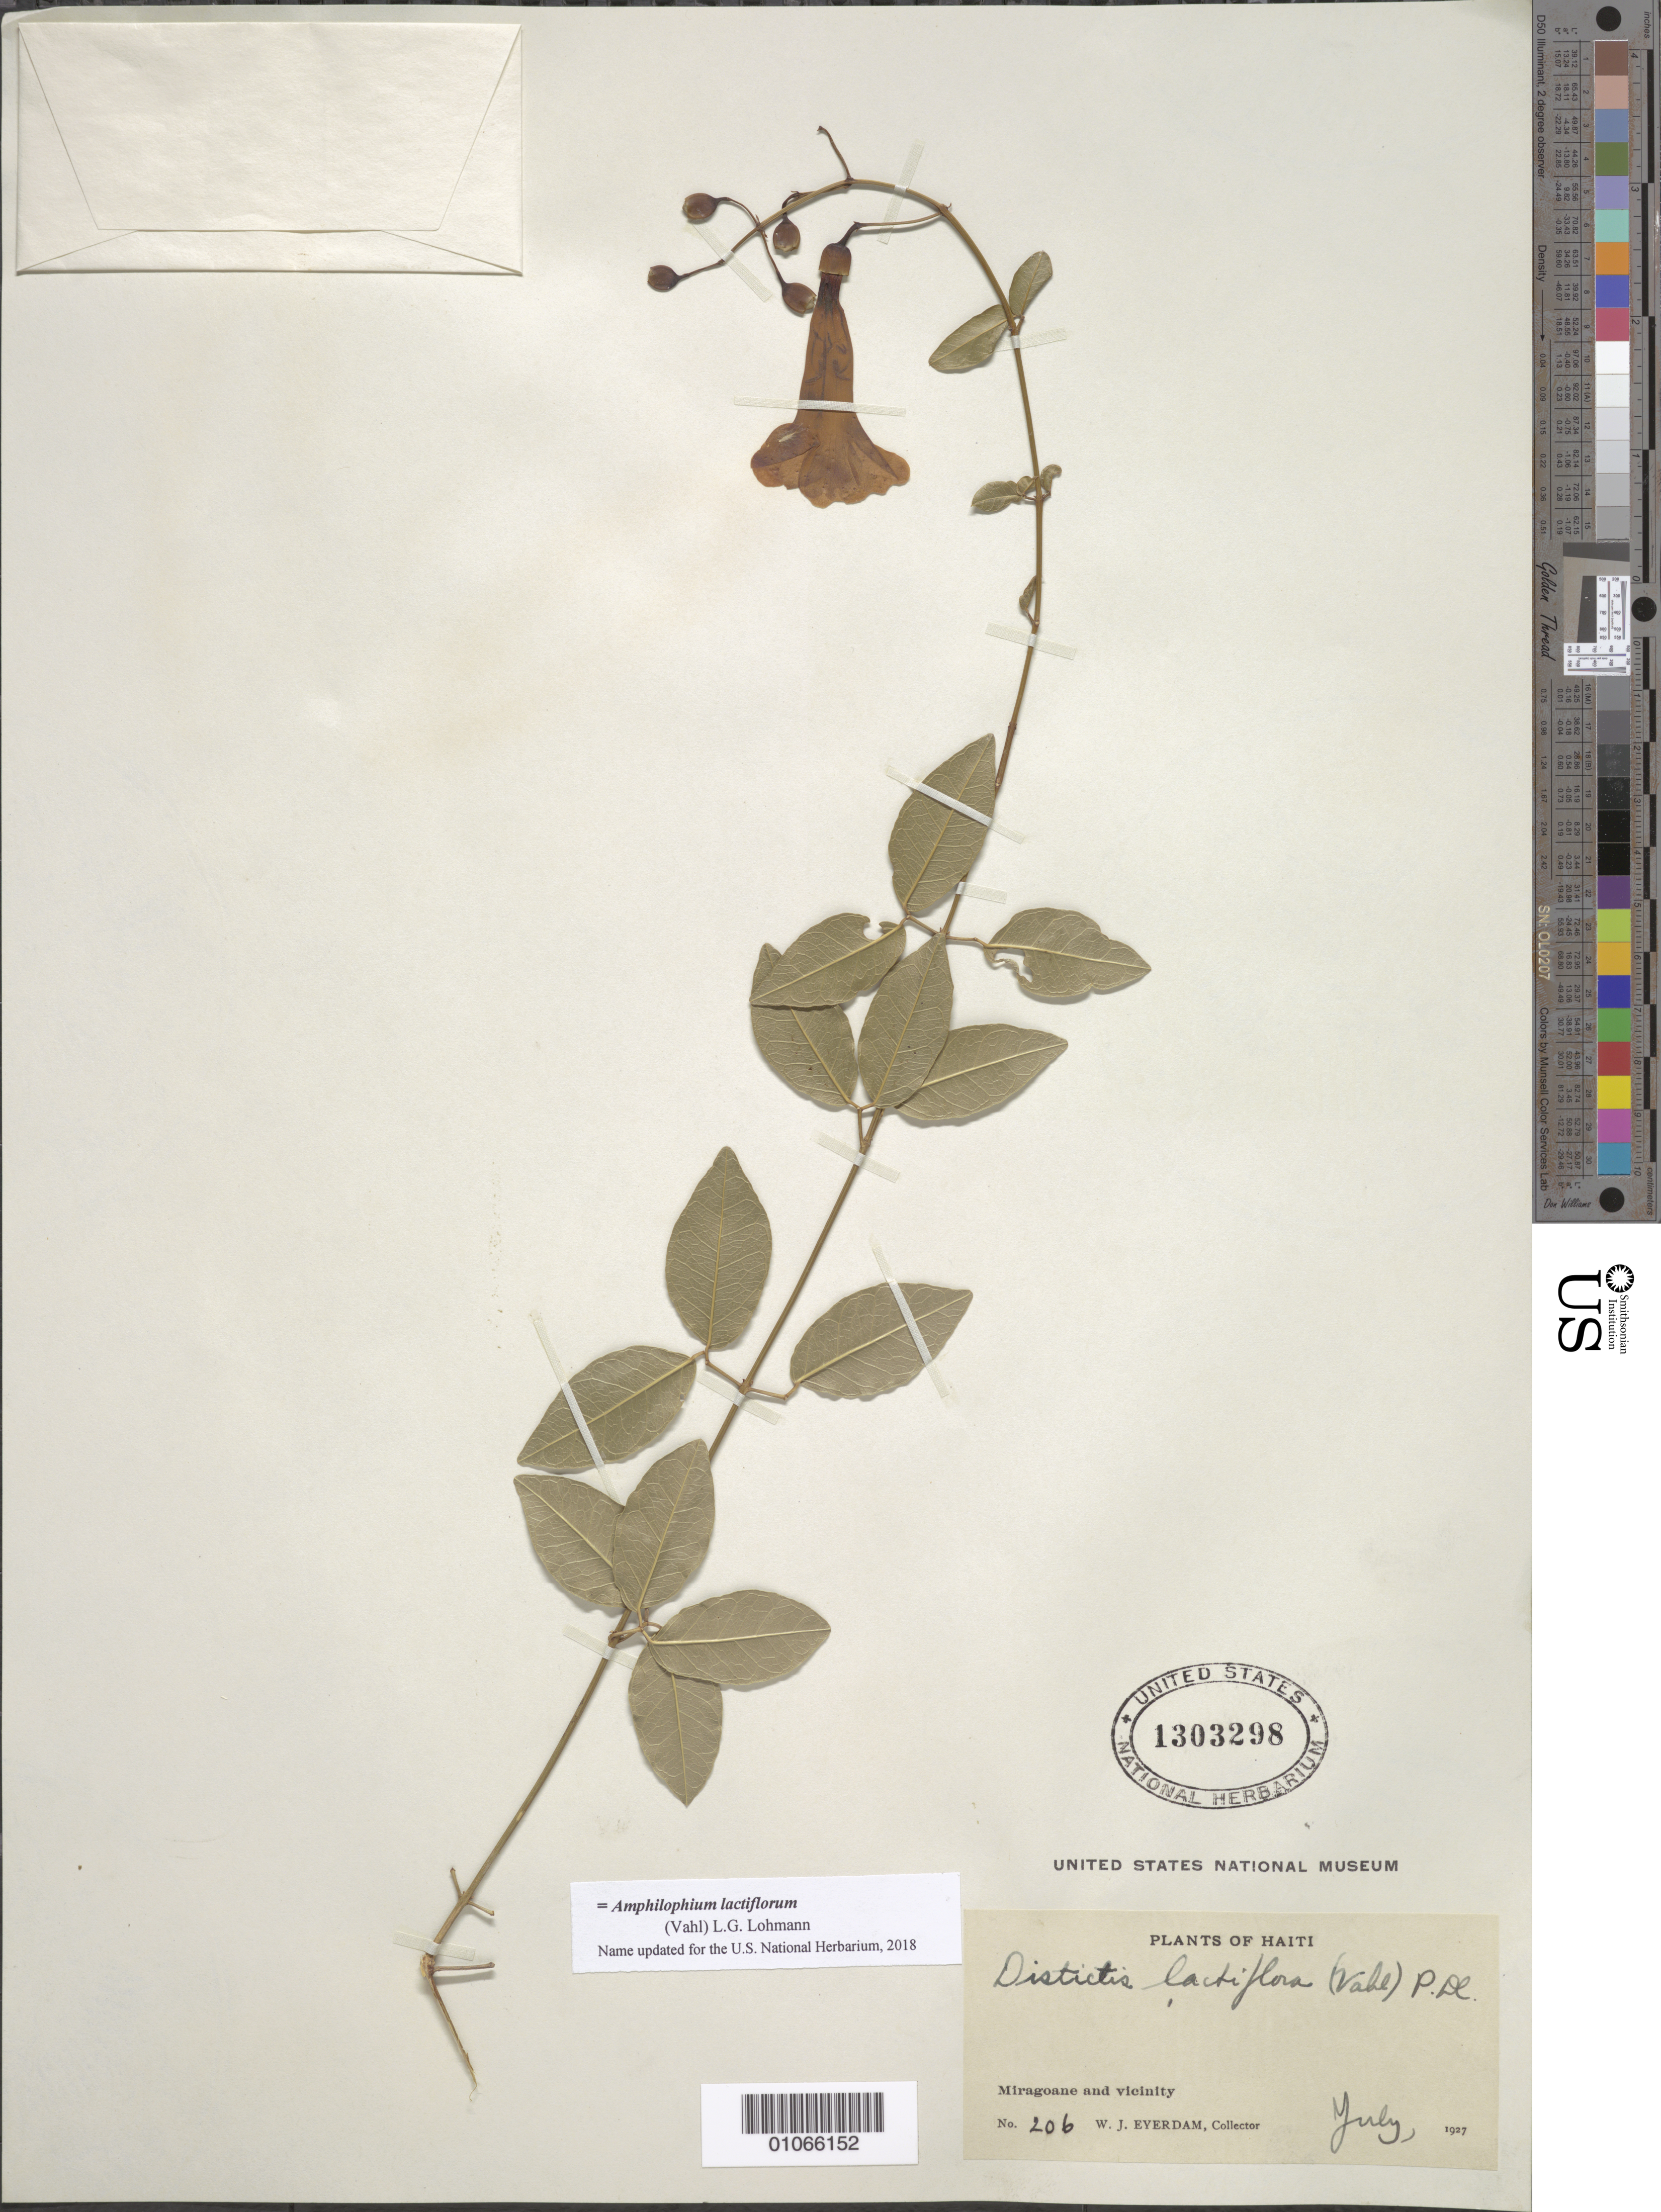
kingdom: Plantae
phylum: Tracheophyta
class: Magnoliopsida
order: Lamiales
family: Bignoniaceae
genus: Amphilophium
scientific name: Amphilophium lactiflorum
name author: (Vahl) L.G. Lohmann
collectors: W. J. Eyerdam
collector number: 206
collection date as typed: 01 Jul 1927 to 31 Jul 1927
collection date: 1927-07-01/1927-07-31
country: Haiti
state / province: Nippes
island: Hispaniola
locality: Miragoane and vicinity.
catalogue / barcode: US 1303298